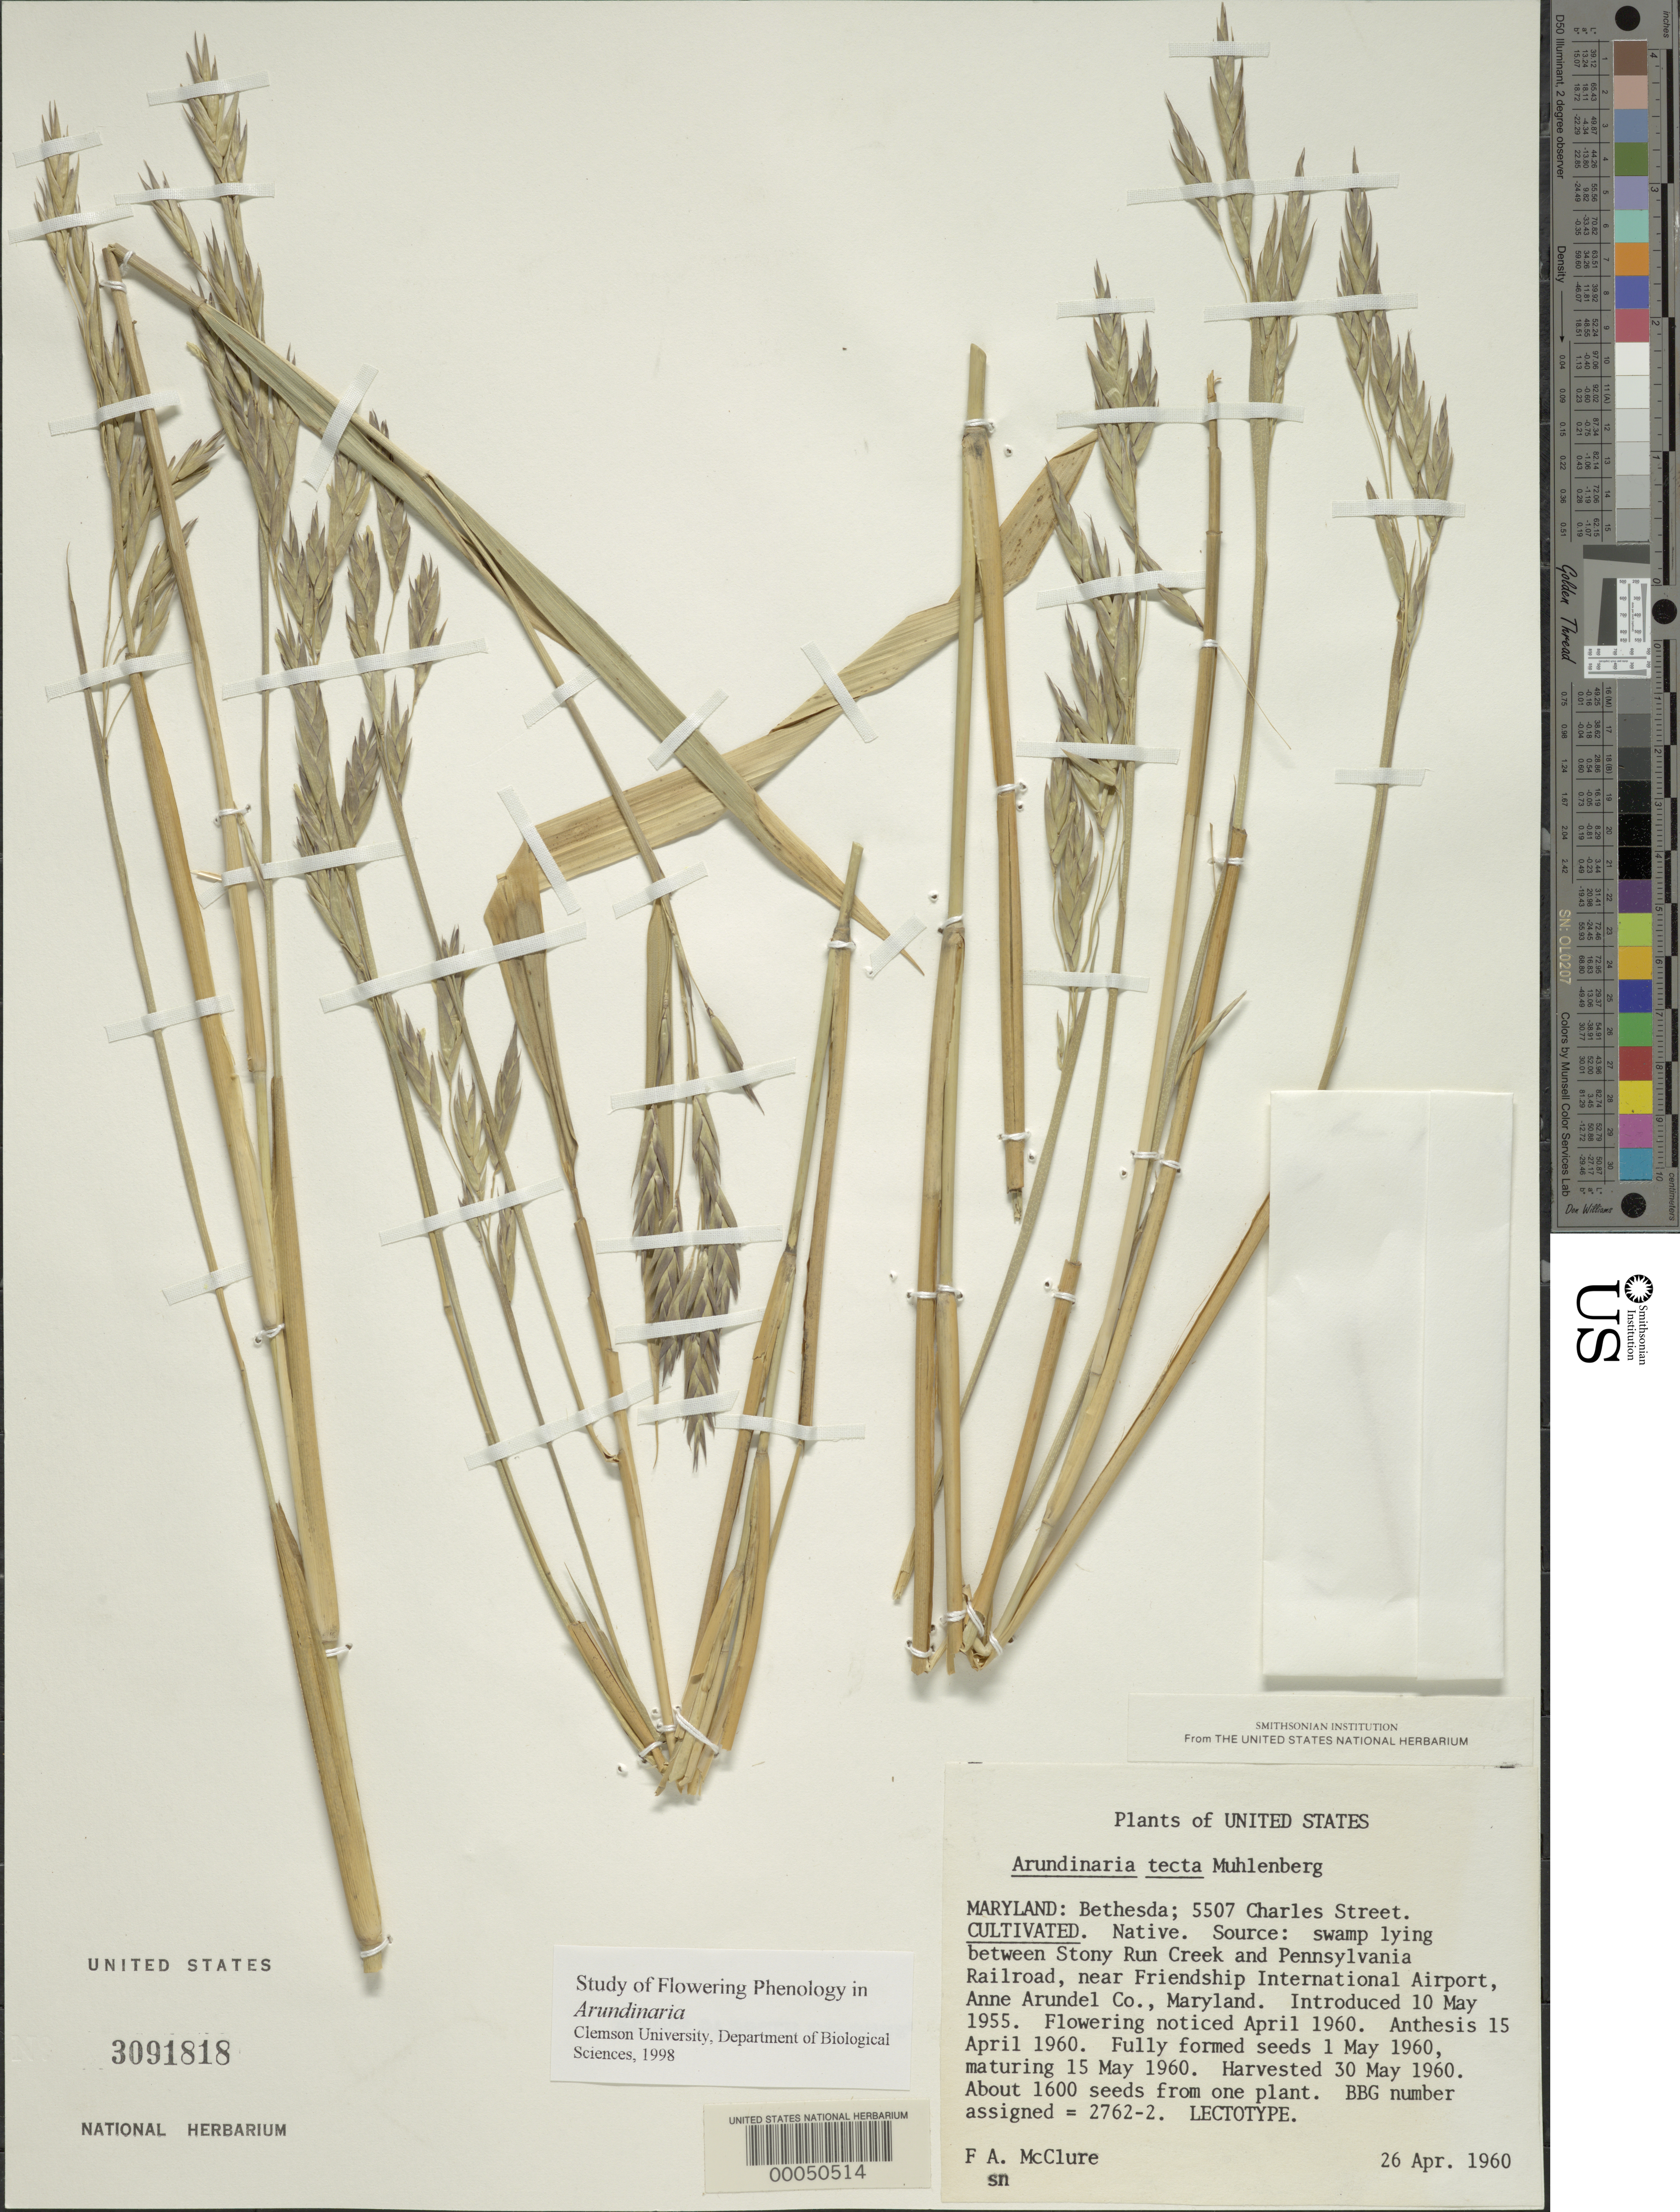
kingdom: Plantae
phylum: Tracheophyta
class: Liliopsida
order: Poales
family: Poaceae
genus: Arundinaria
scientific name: Arundinaria tecta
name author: (Walter) Muhl.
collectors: F. A. McClure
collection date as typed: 26 Apr 1960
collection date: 1960-04-26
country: United States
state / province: Maryland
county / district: Montgomery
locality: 5507 Charles Street, Bethesda (McClure's garden)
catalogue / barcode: US 3091818